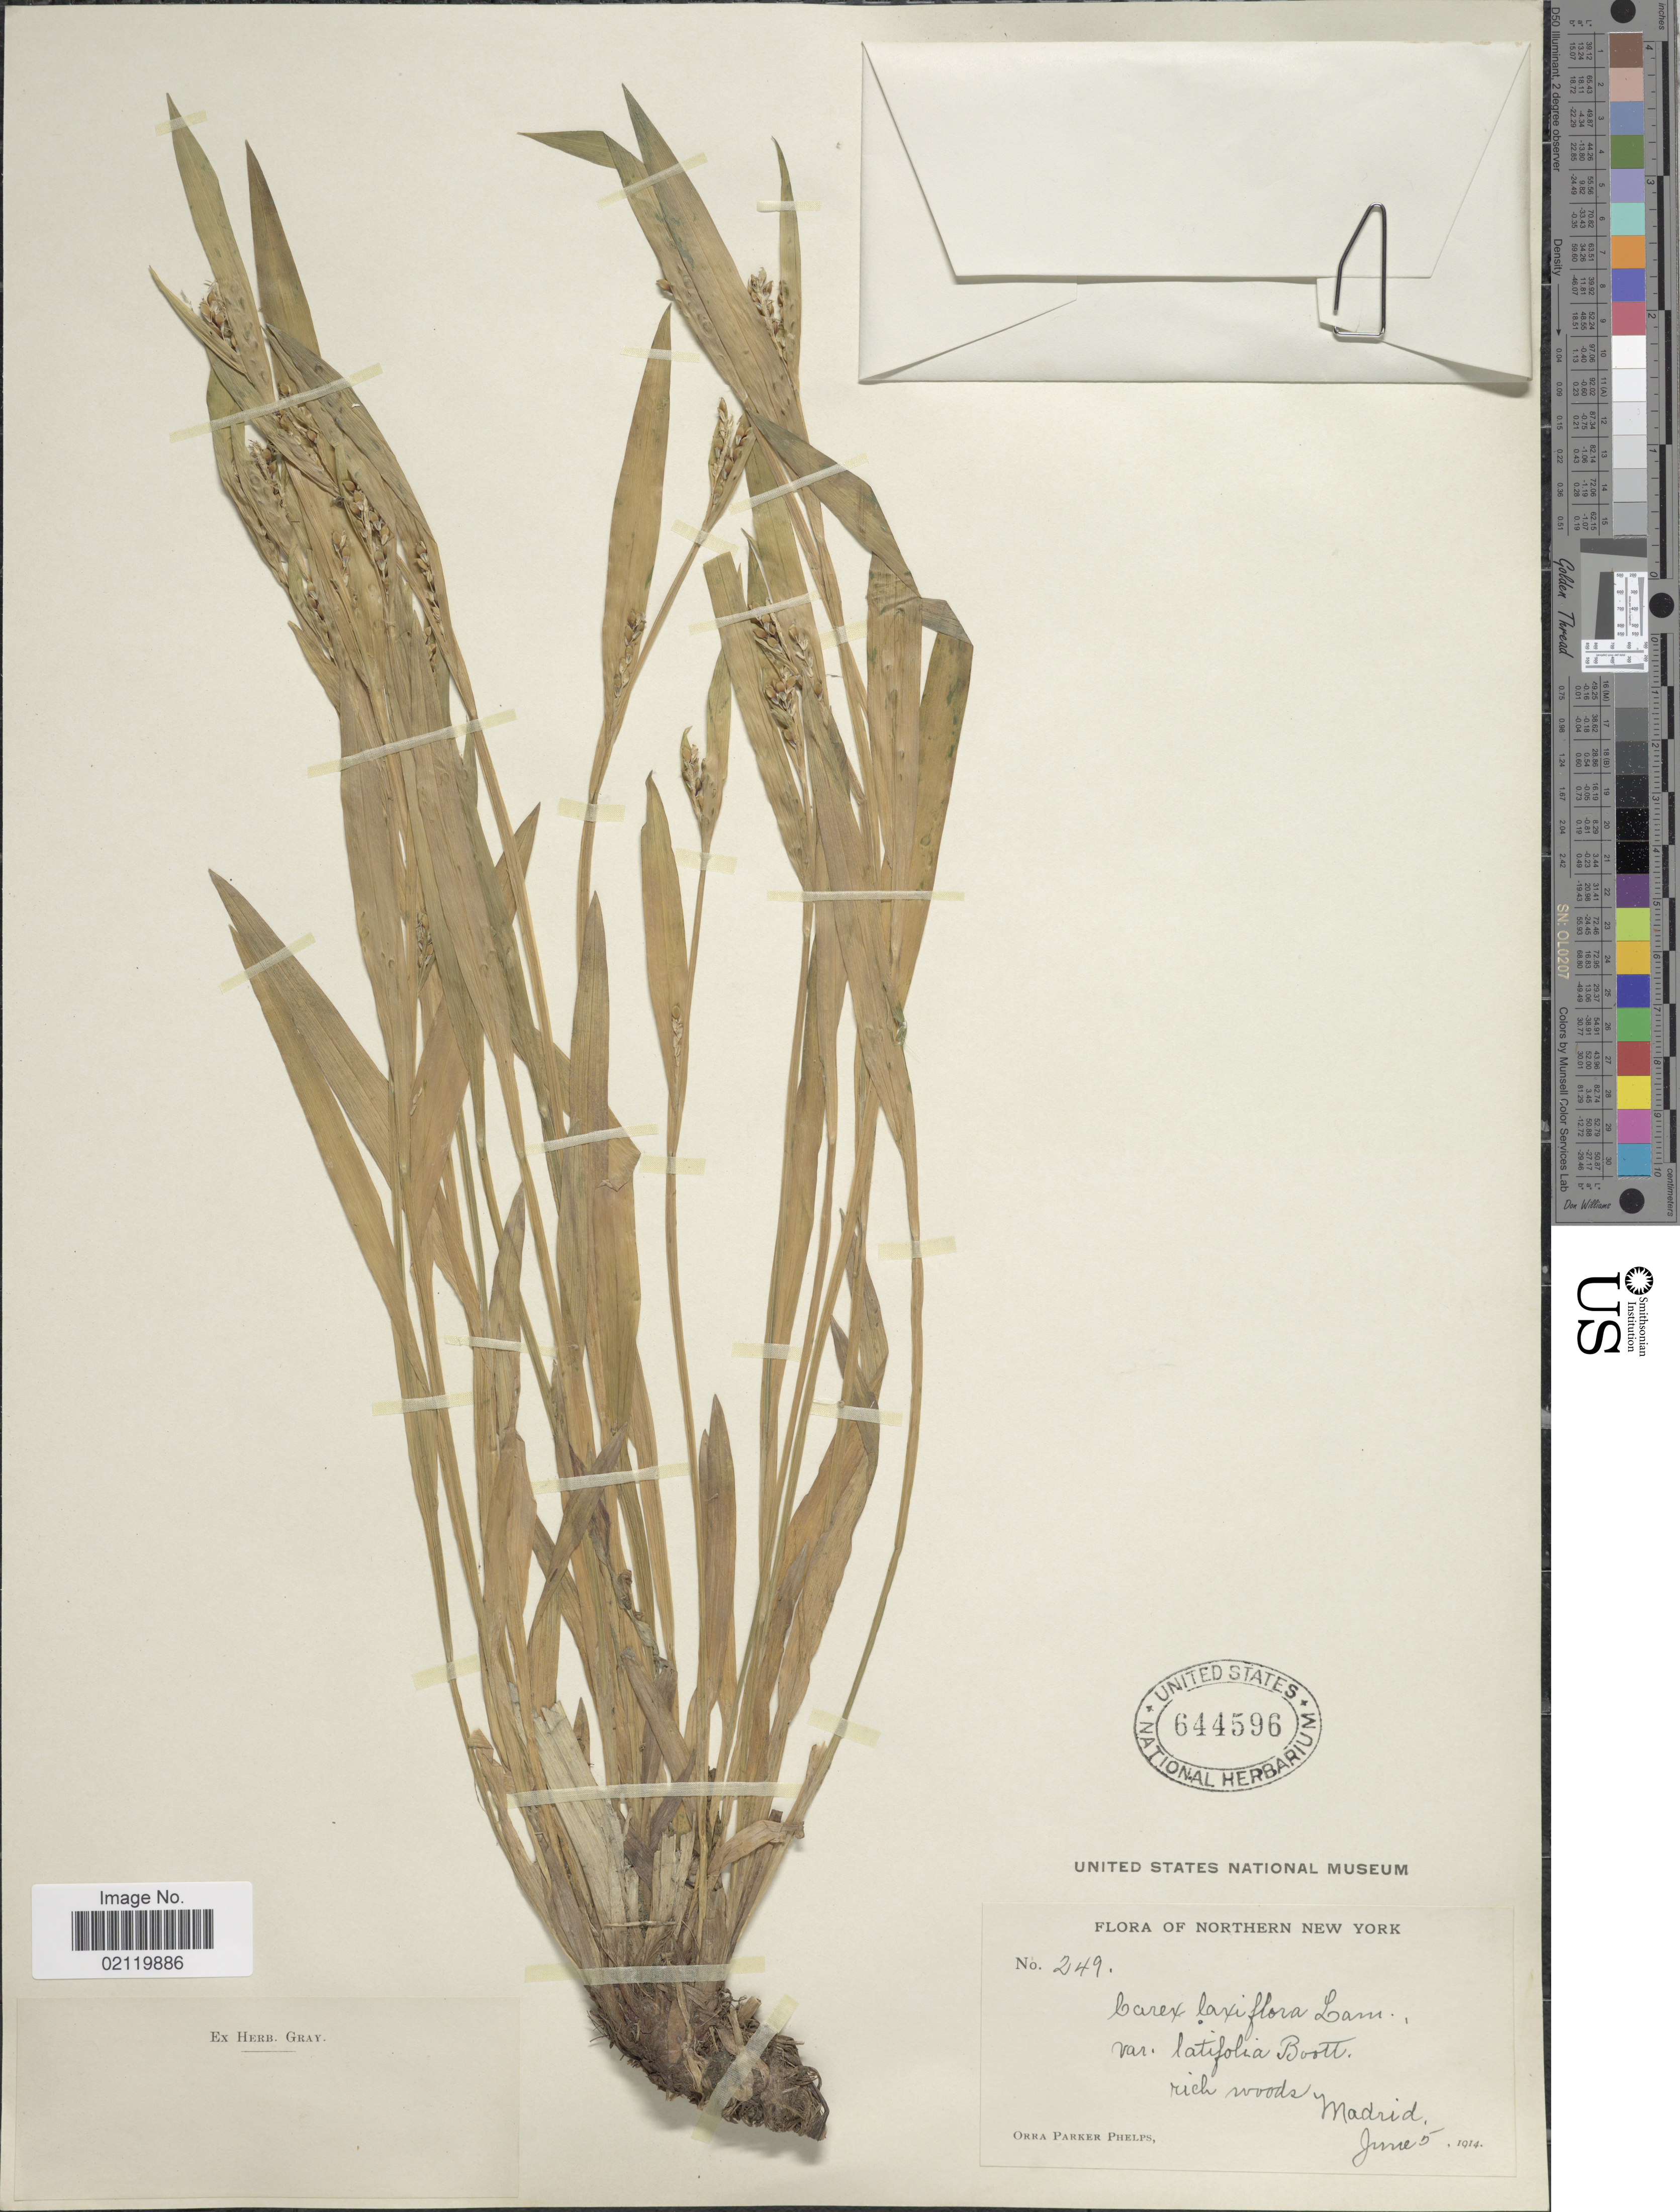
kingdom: Plantae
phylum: Tracheophyta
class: Liliopsida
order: Poales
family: Cyperaceae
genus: Carex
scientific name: Carex laxiflora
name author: Lam.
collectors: O. P. Phelps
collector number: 249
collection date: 1914-06-05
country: United States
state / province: New York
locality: Northern New York. Madrid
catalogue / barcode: US 644596